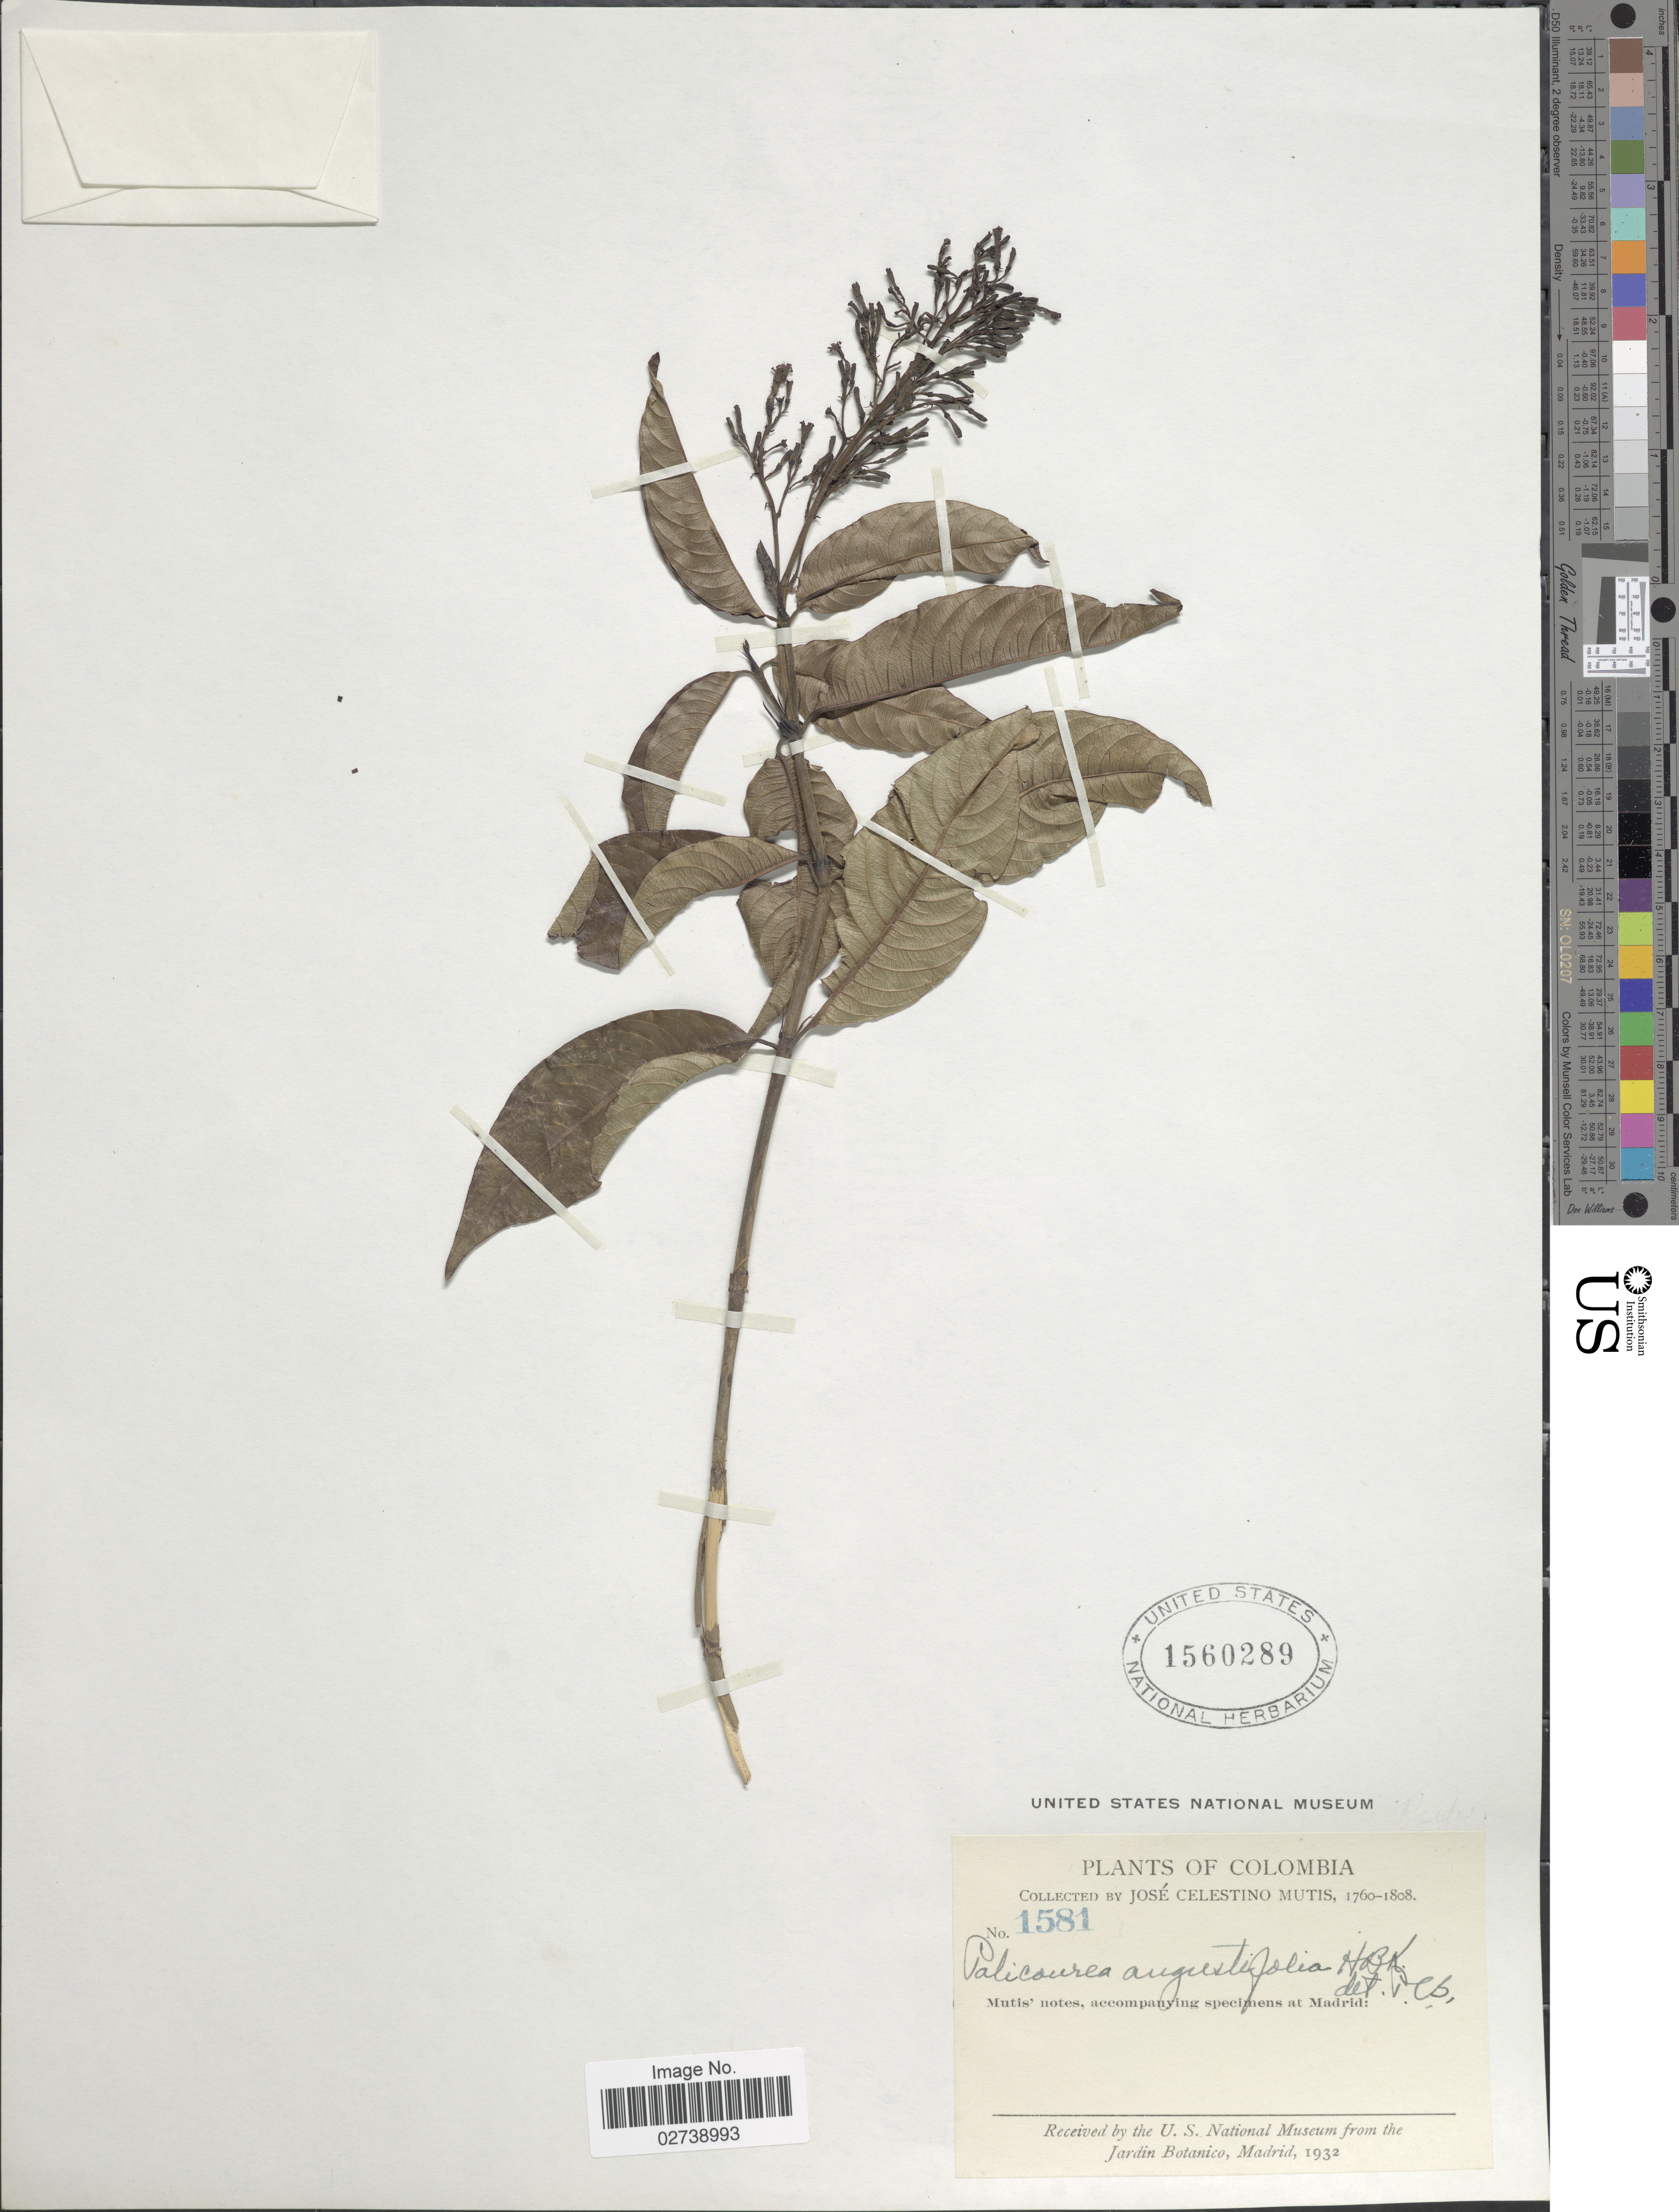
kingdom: Plantae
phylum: Tracheophyta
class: Magnoliopsida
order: Gentianales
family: Rubiaceae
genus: Palicourea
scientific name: Palicourea angustifolia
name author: Kunth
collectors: J. C. B. Mutis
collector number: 1581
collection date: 1760/1808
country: Colombia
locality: Colombia.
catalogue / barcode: US 1560289